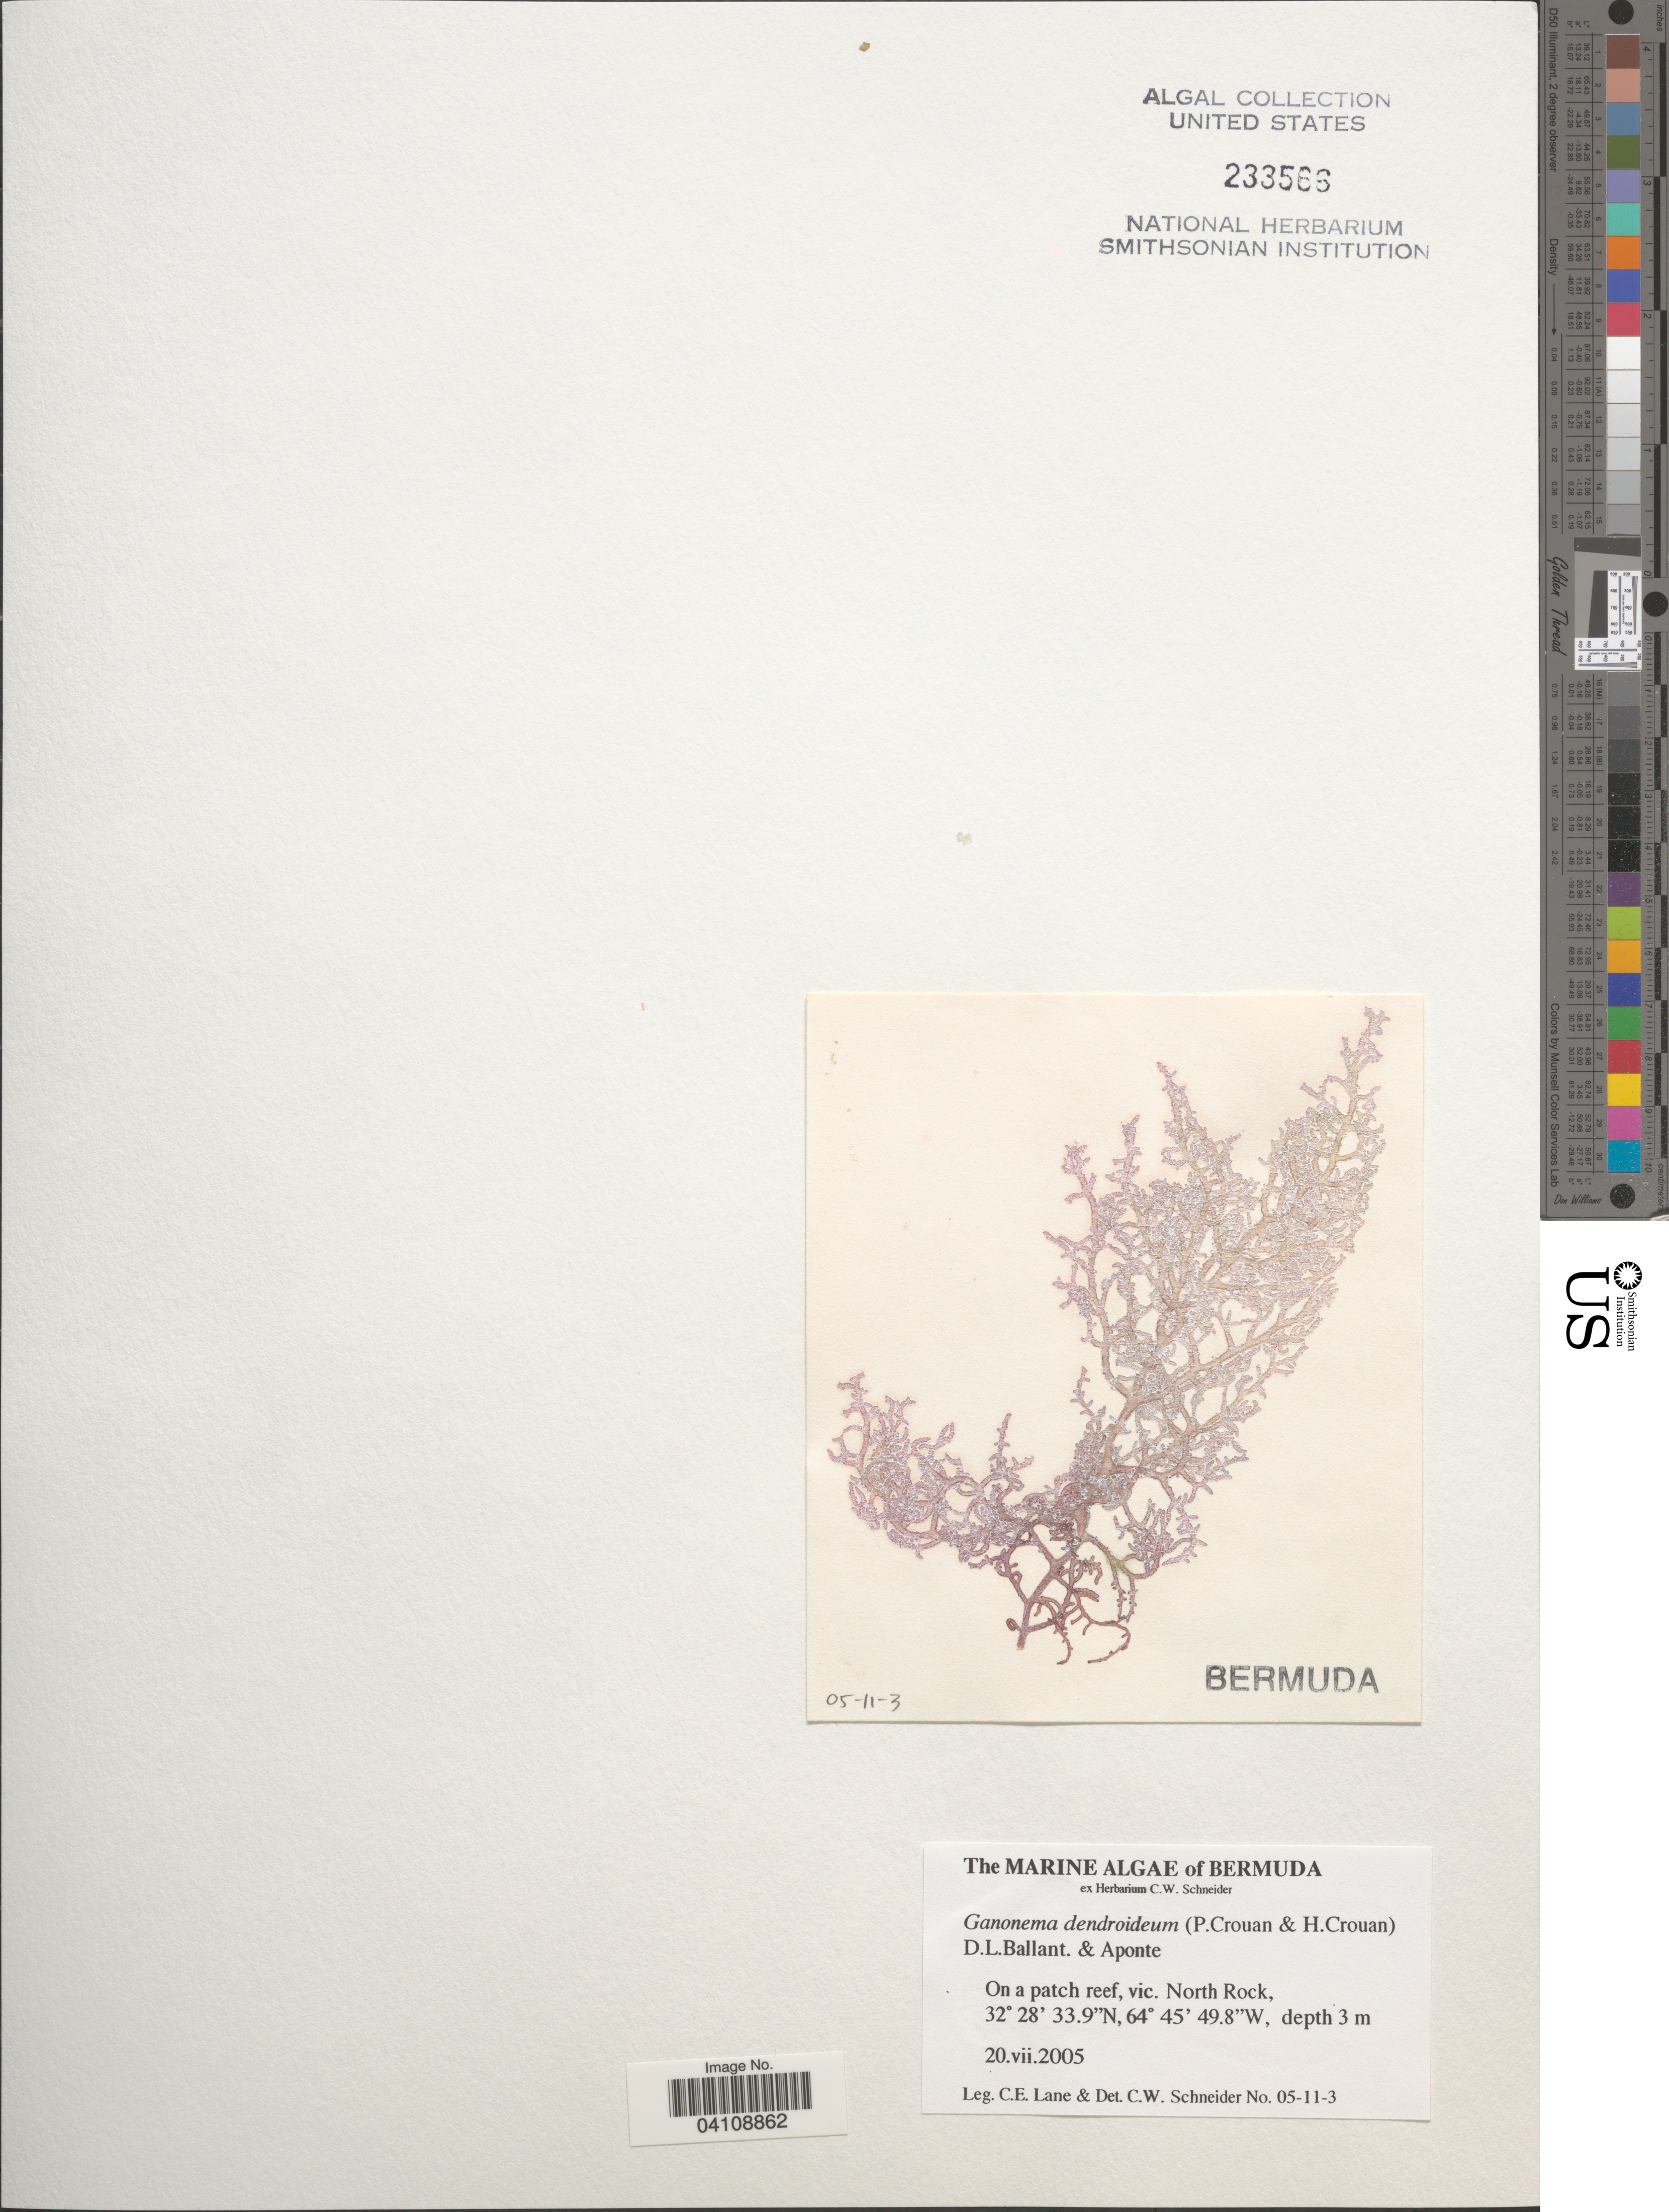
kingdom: Plantae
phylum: Rhodophyta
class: Florideophyceae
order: Nemaliales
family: Liagoraceae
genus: Ganonema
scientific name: Ganonema dendroideum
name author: (P. Crouan & H. Crouan) D.L. Ballant. & N.E.Aponte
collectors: C. E. Lane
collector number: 05-11-3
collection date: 2005-07-20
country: Bermuda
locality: On a patch reef, vic. North Rock.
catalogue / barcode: US 233566